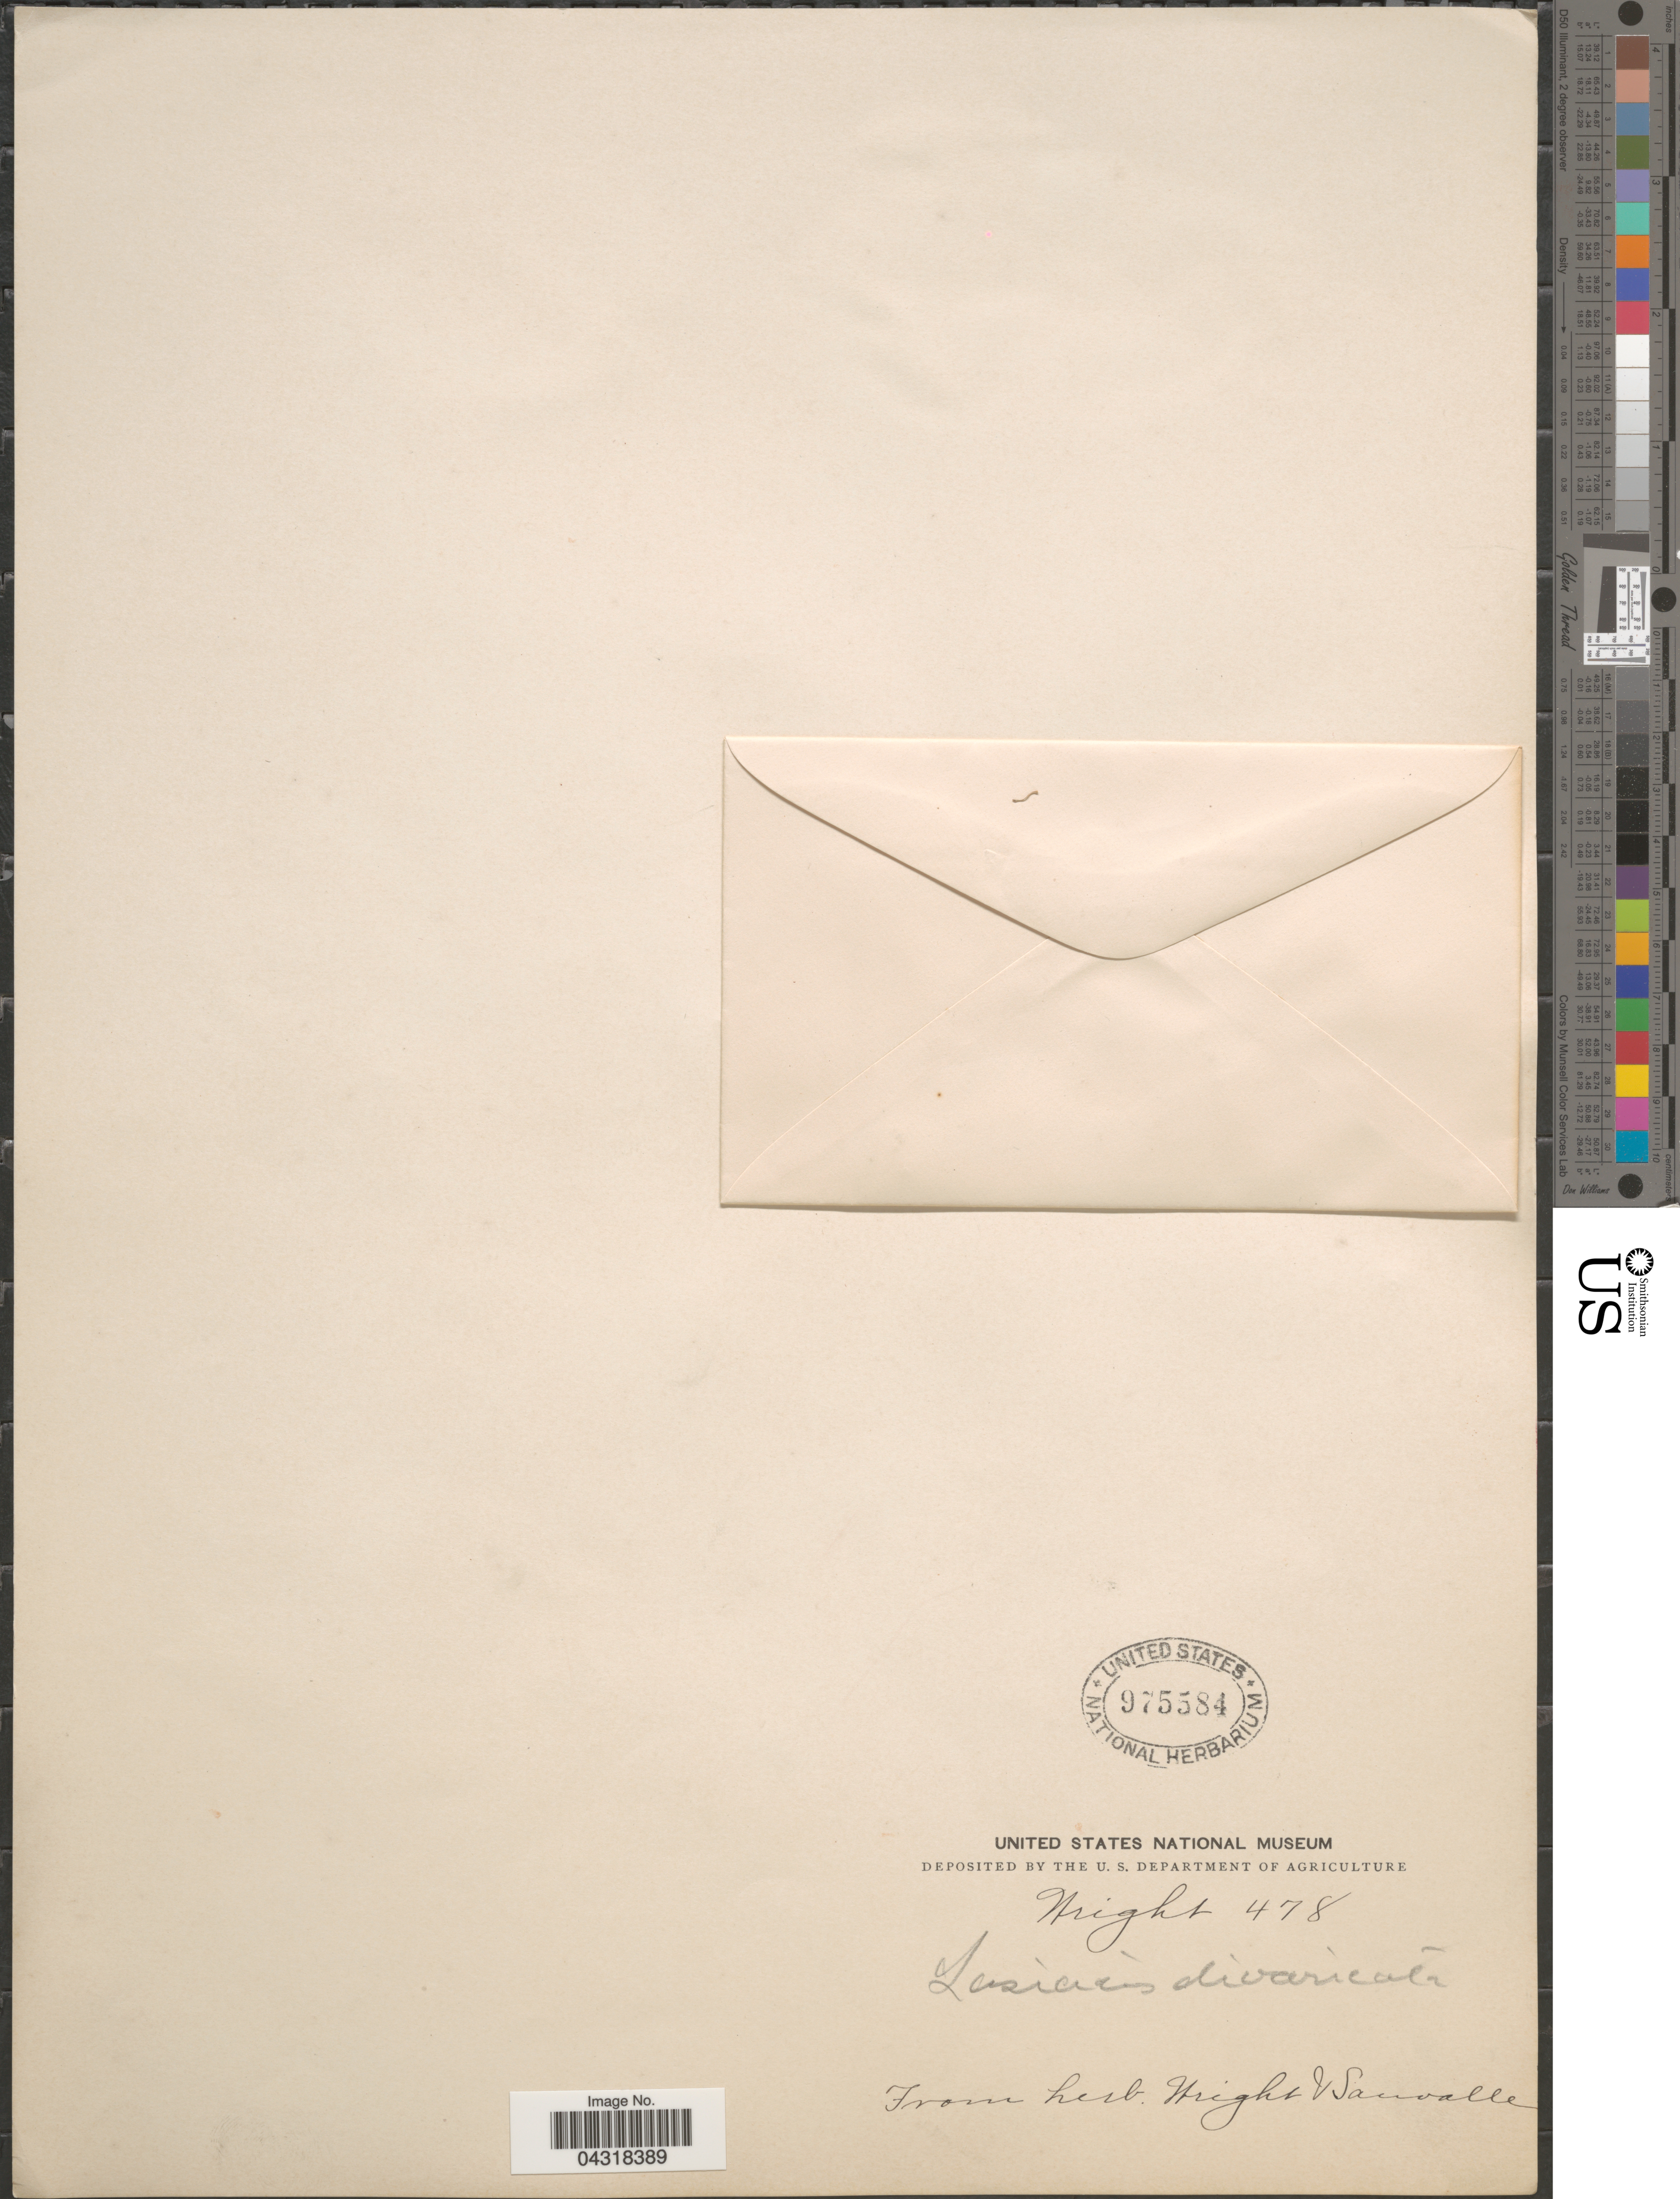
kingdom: Plantae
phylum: Tracheophyta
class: Liliopsida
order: Poales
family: Poaceae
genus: Lasiacis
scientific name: Lasiacis divaricata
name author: (L.) Hitchc.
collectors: Wright, --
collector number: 478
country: United States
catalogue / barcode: US 975584